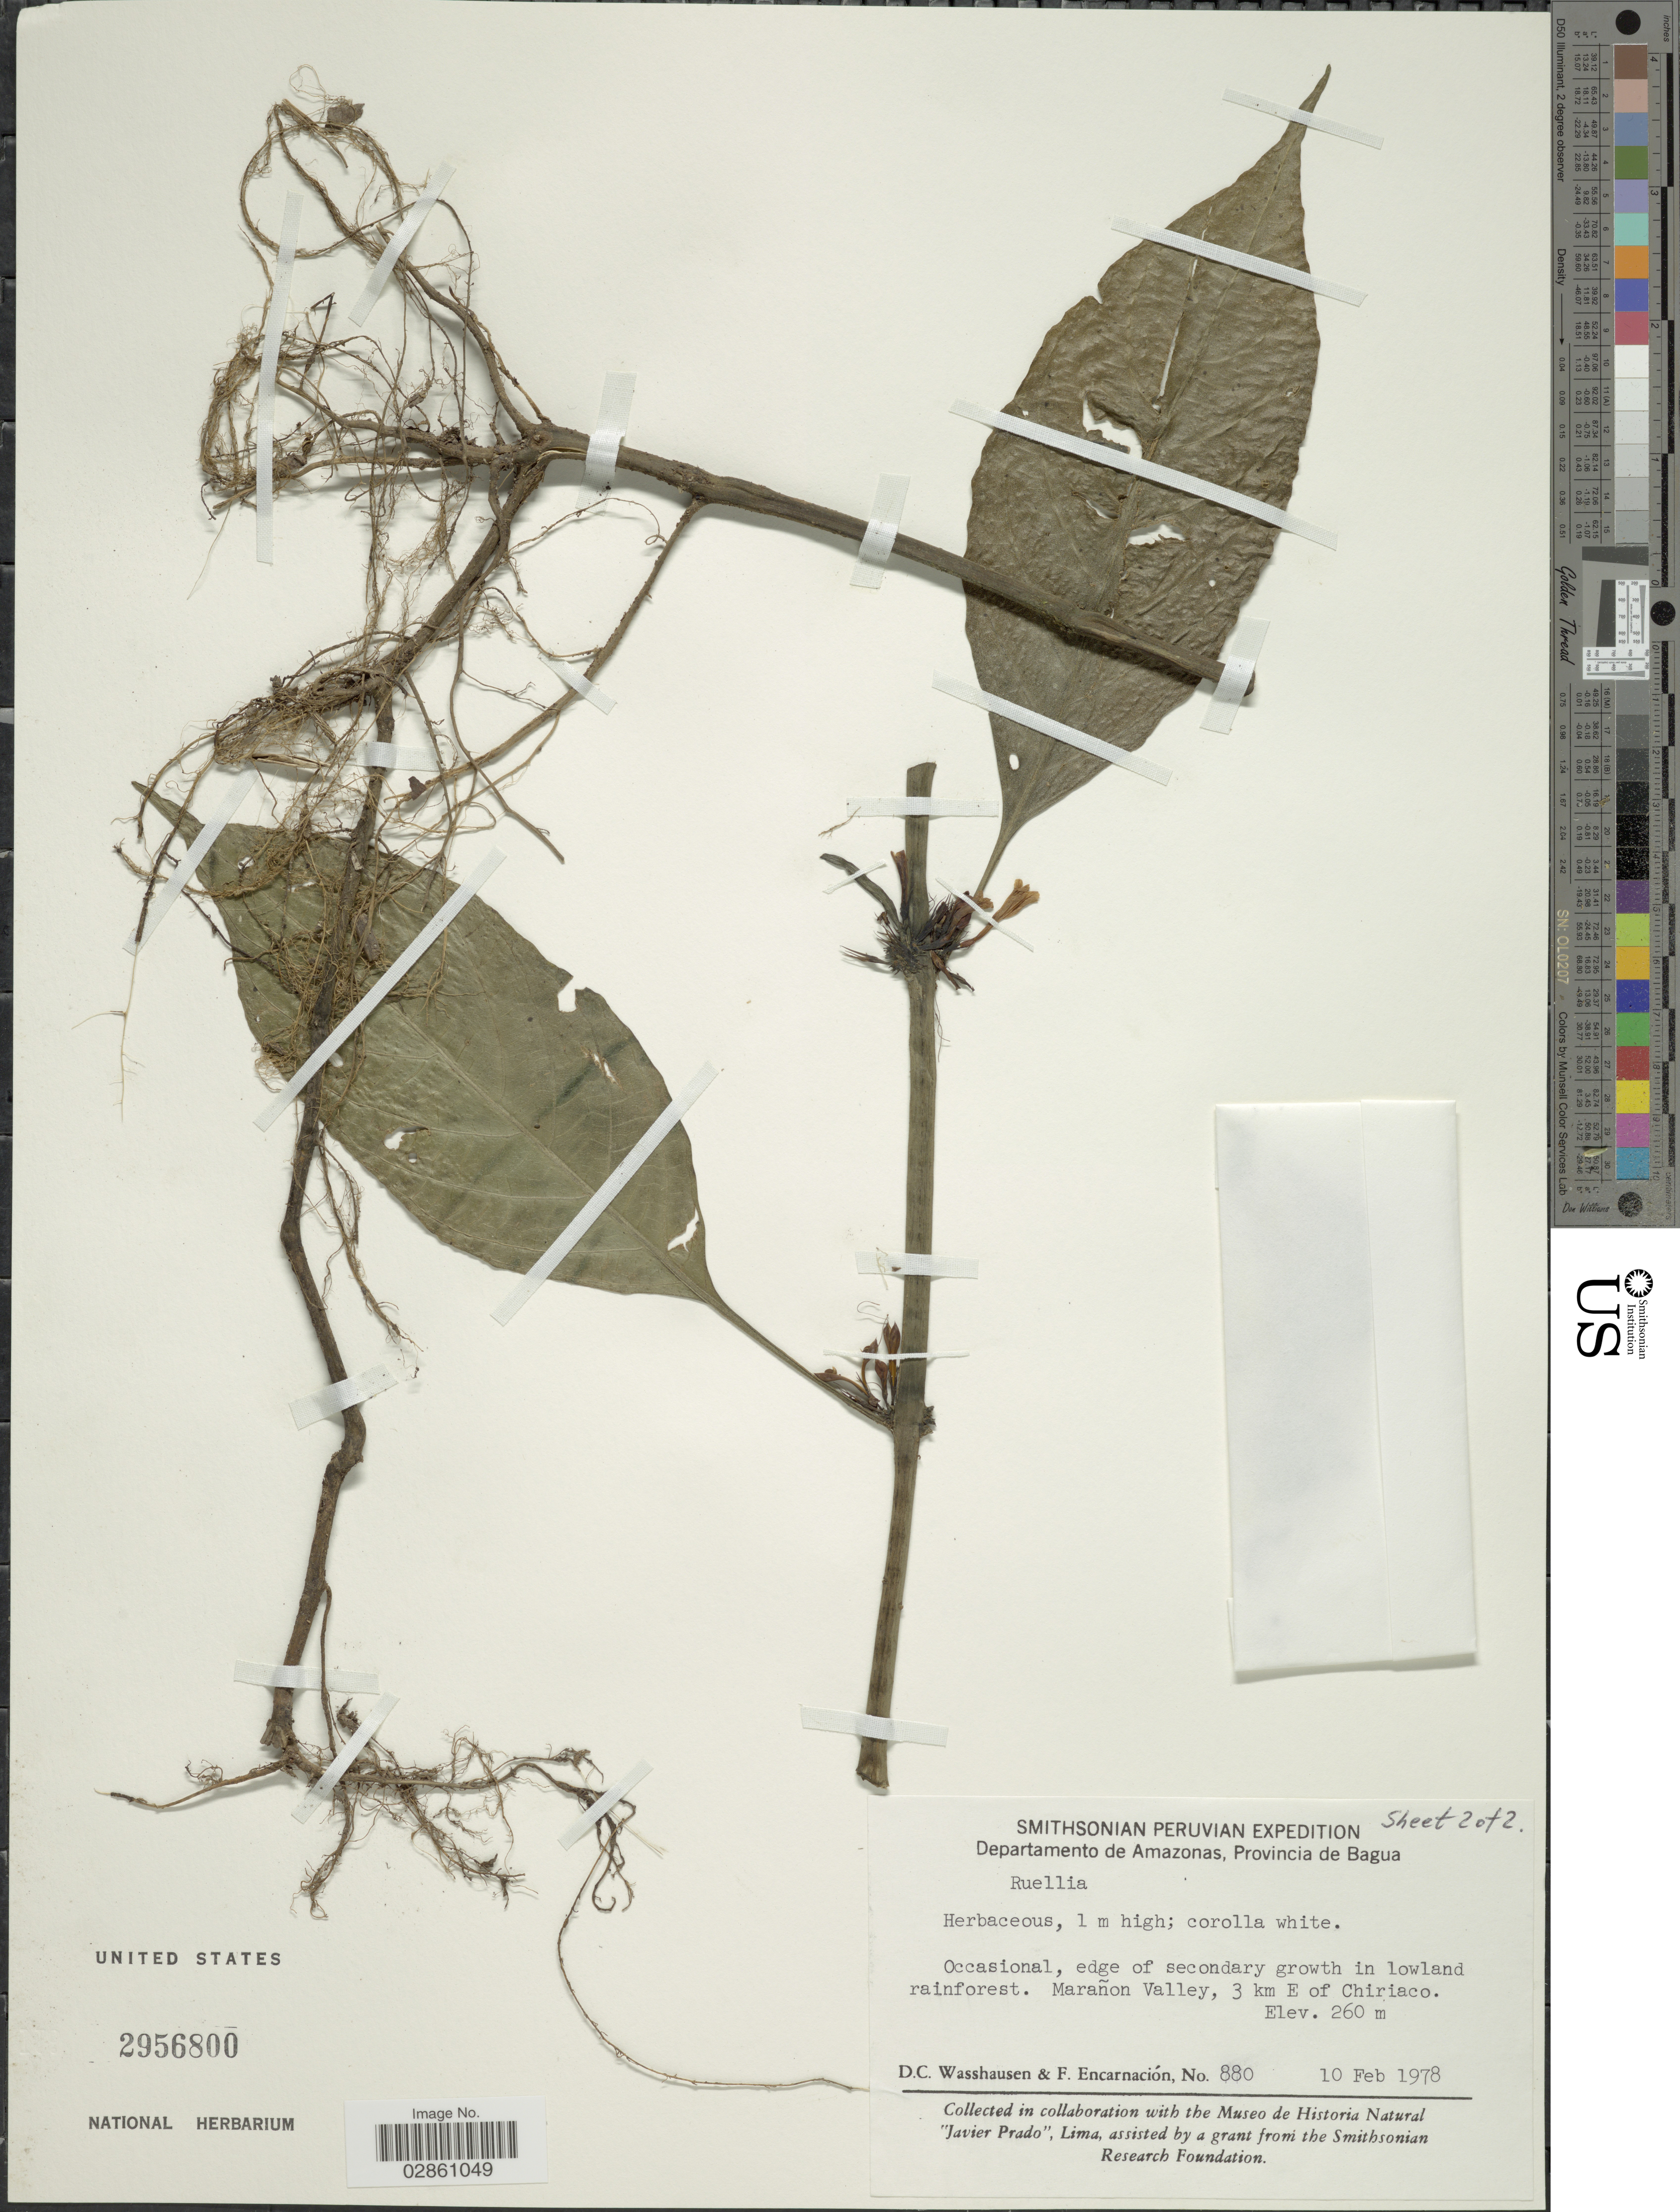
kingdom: Plantae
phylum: Tracheophyta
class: Magnoliopsida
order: Lamiales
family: Acanthaceae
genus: Ruellia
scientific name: Ruellia klugii Leonard sp. nov. ined.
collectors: D. C. Wasshausen & F. Encarnación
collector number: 880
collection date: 1978-02-10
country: Peru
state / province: Amazonas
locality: Departamento de Amazonas, Provincia de Bagua. Marañon Valley, 3 km E of Chiriaco.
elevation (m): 260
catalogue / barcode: US 2956800